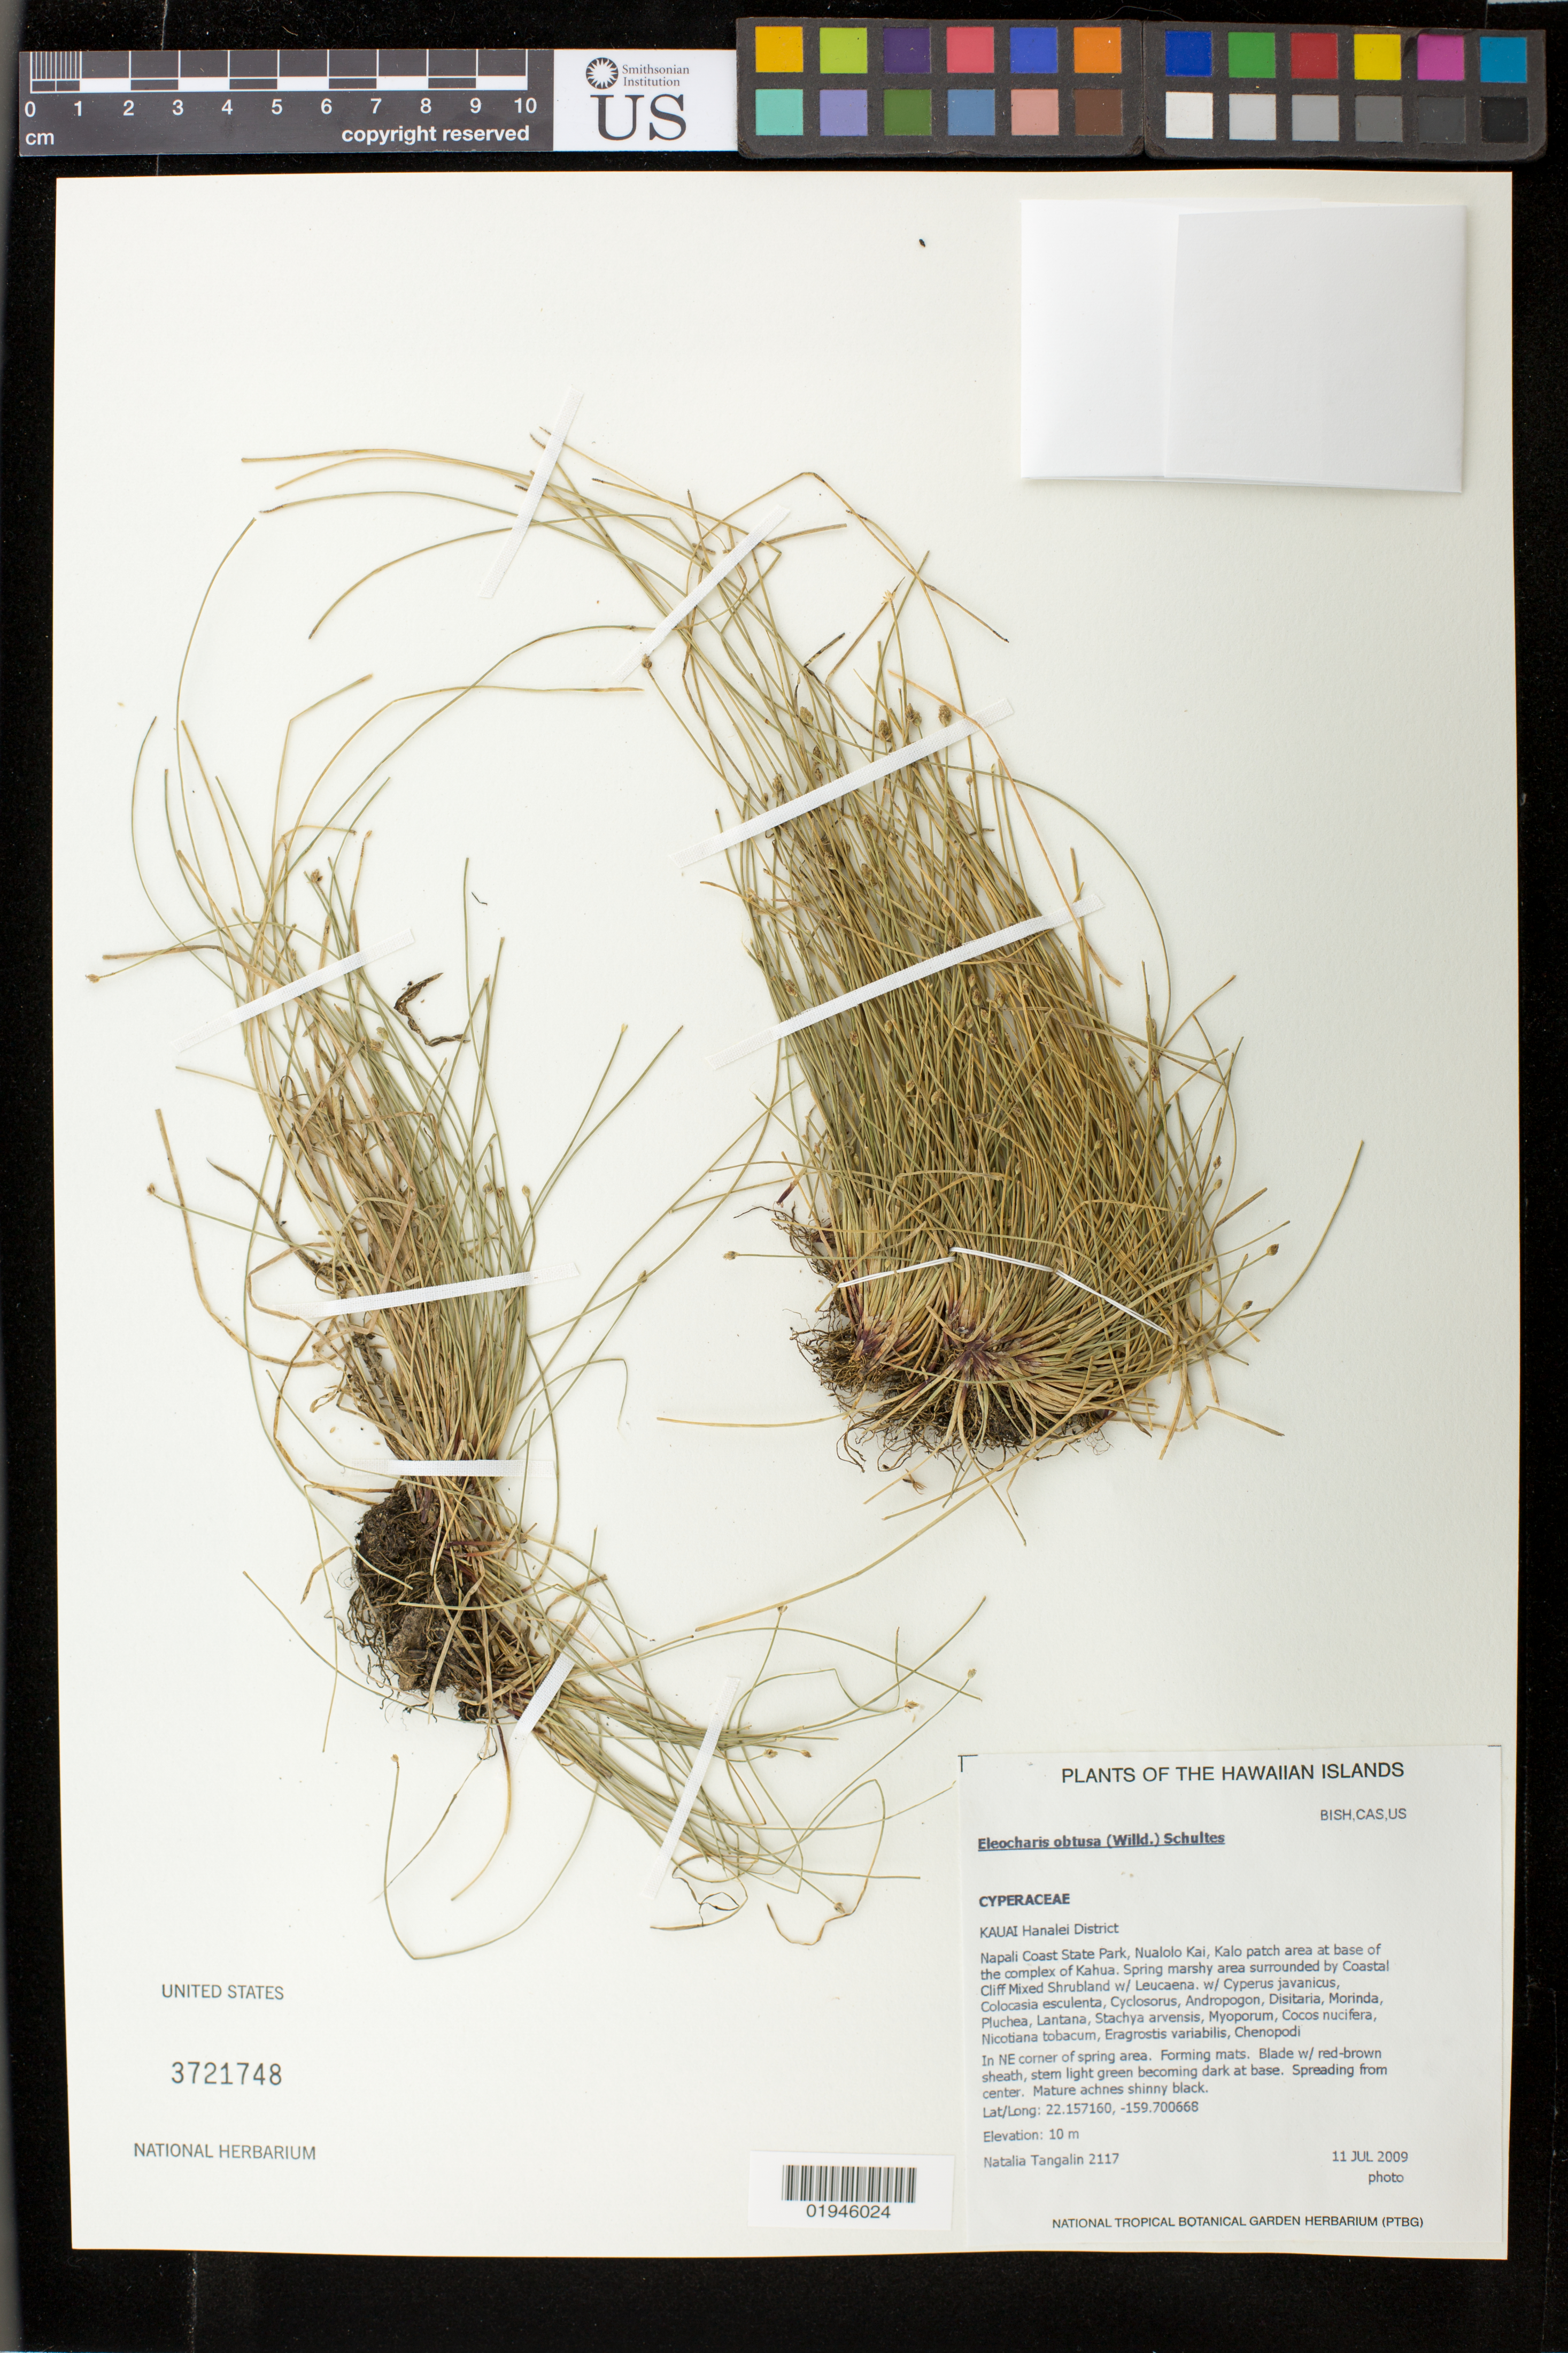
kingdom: Plantae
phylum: Tracheophyta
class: Liliopsida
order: Poales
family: Cyperaceae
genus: Eleocharis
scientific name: Eleocharis obtusa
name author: (Willd.) Schult.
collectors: N. Tangalin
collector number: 2117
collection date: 2009-07-11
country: United States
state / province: Hawaii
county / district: Kauai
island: Kaua'i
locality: Hanalei District, Napali Coast State Park, Nualolo Kai, Kalo patch area at base of the complex of Kahua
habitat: Spring marshy area surrounded by coastal cliff mixed shrubland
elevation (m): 10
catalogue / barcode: US 3721748